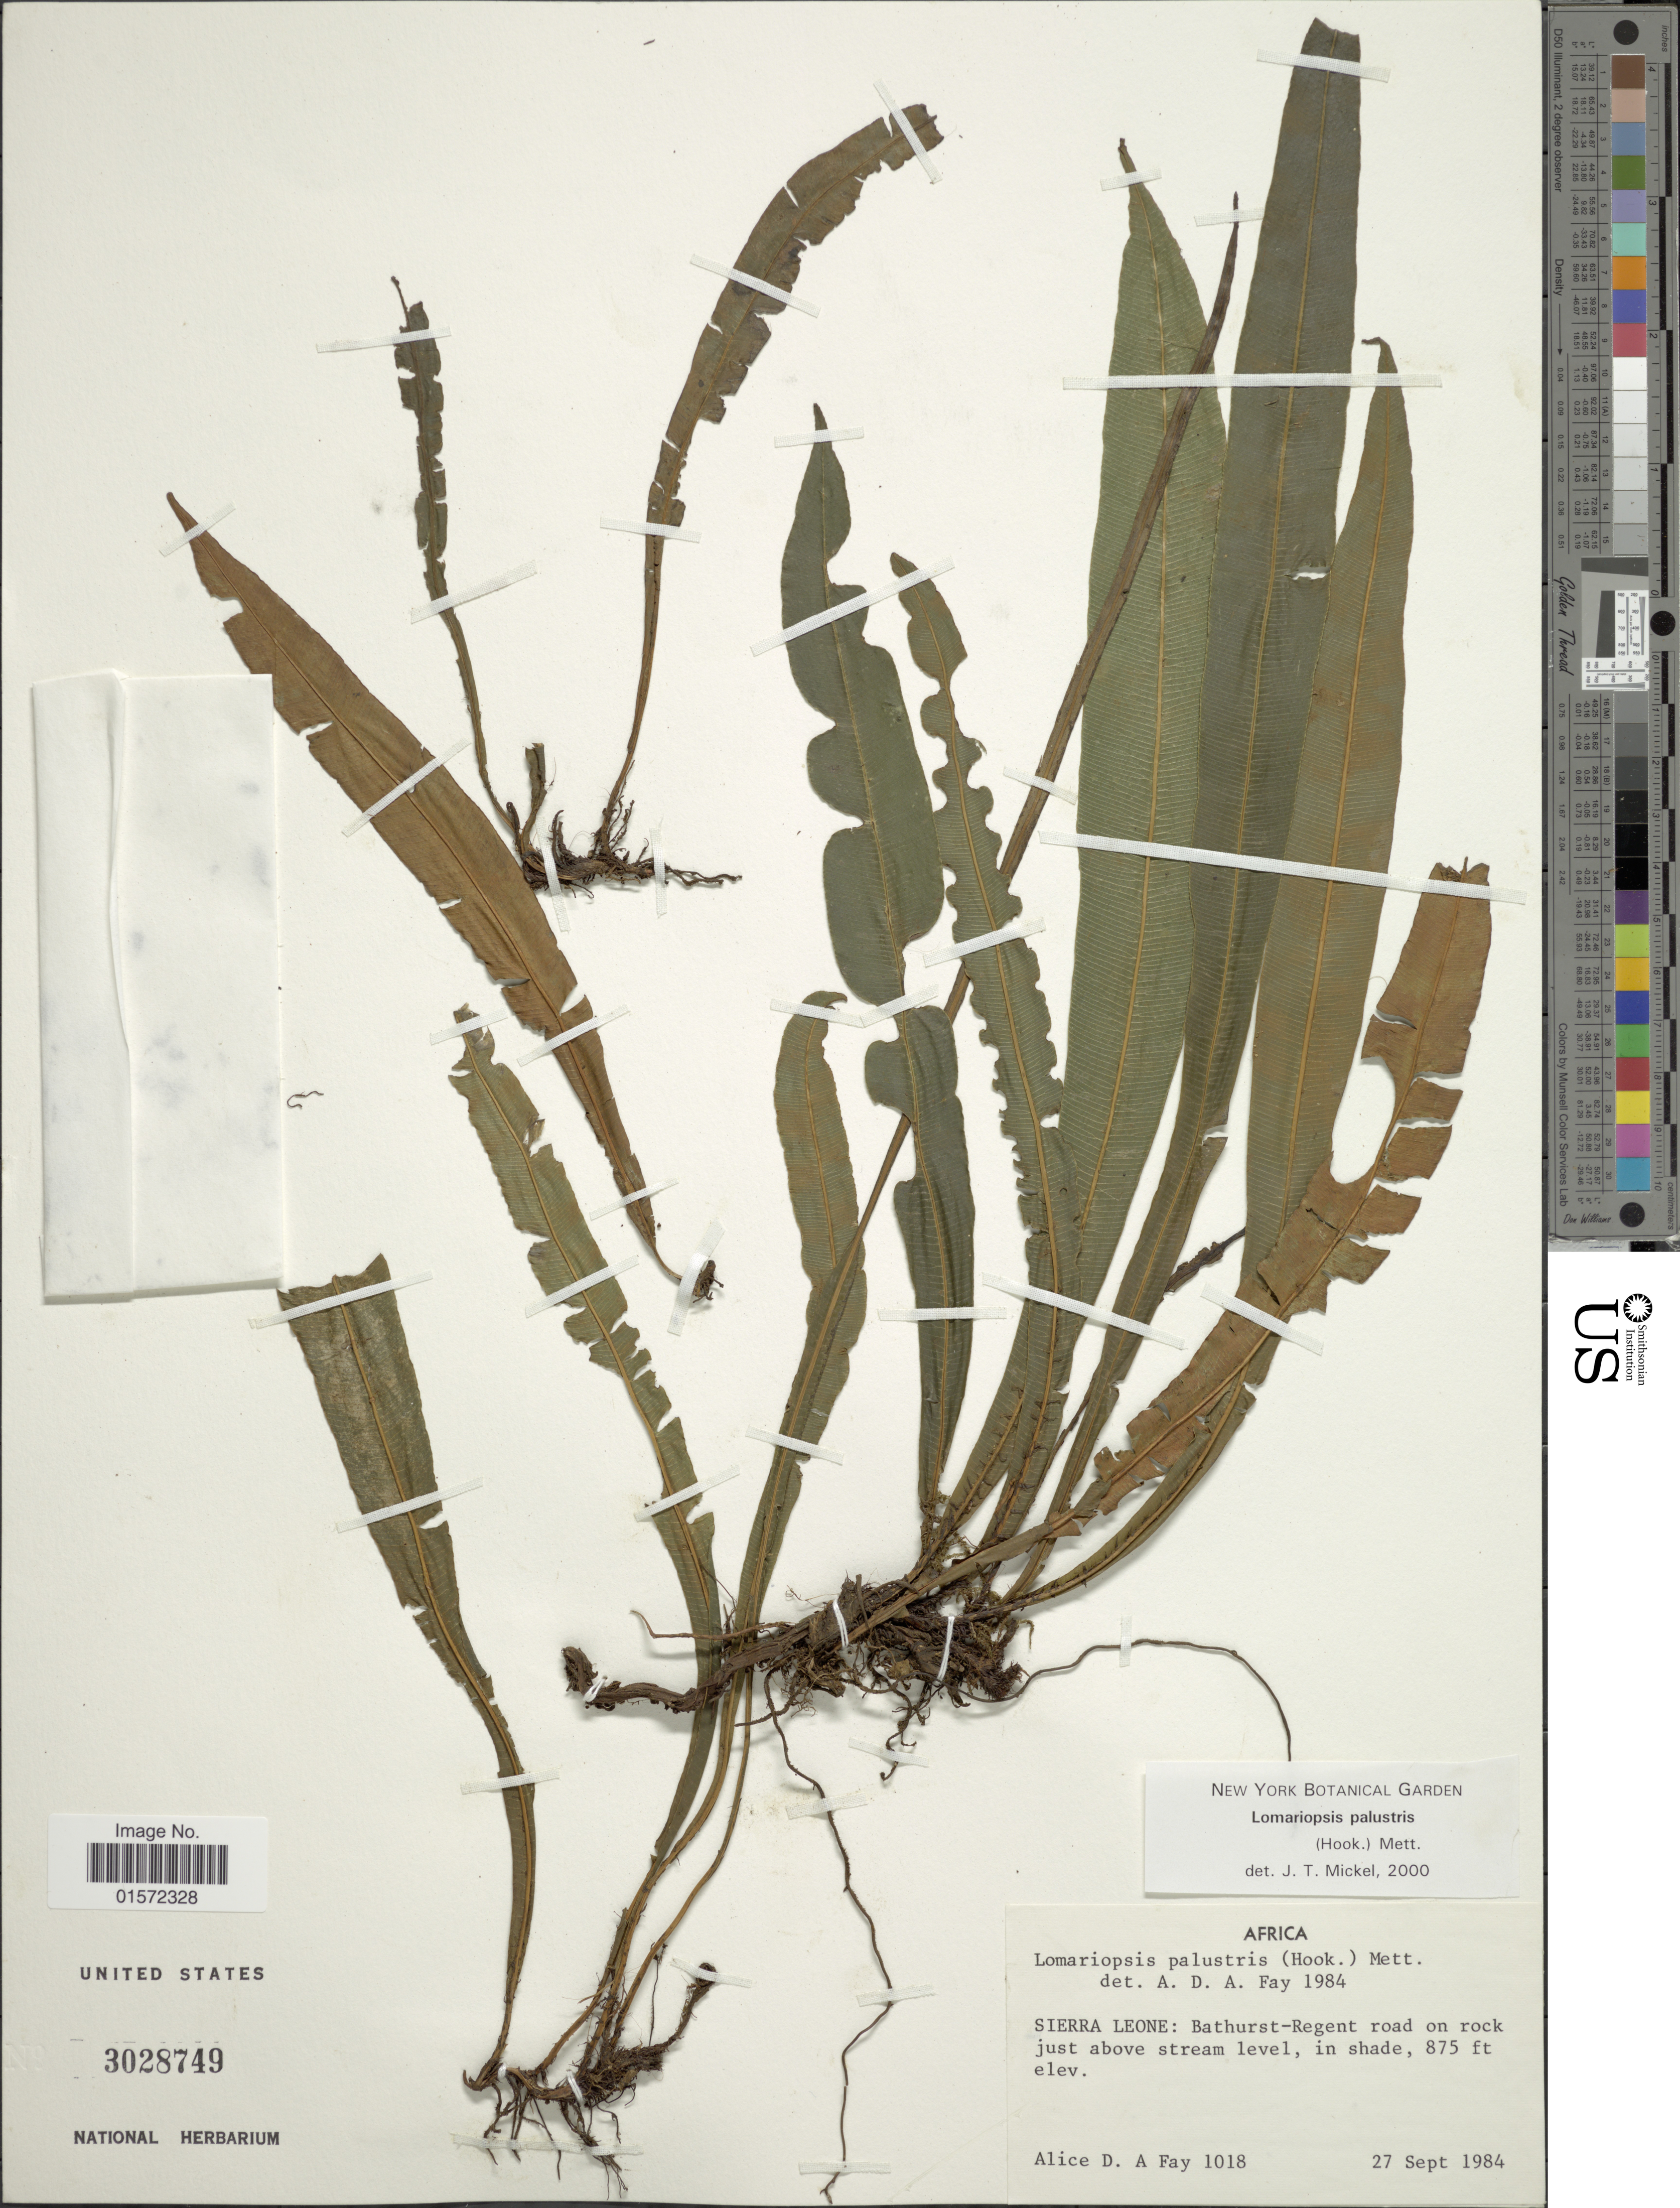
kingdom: Plantae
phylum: Tracheophyta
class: Polypodiopsida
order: Polypodiales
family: Lomariopsidaceae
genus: Lomariopsis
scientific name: Lomariopsis palustris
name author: (Hook.) Mett.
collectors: A. Fay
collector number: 1018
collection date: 1984-09-27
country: Sierra Leone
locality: Africa: Bathurst-Regent road on rock just above stream level, in shade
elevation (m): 267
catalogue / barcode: US 3028749